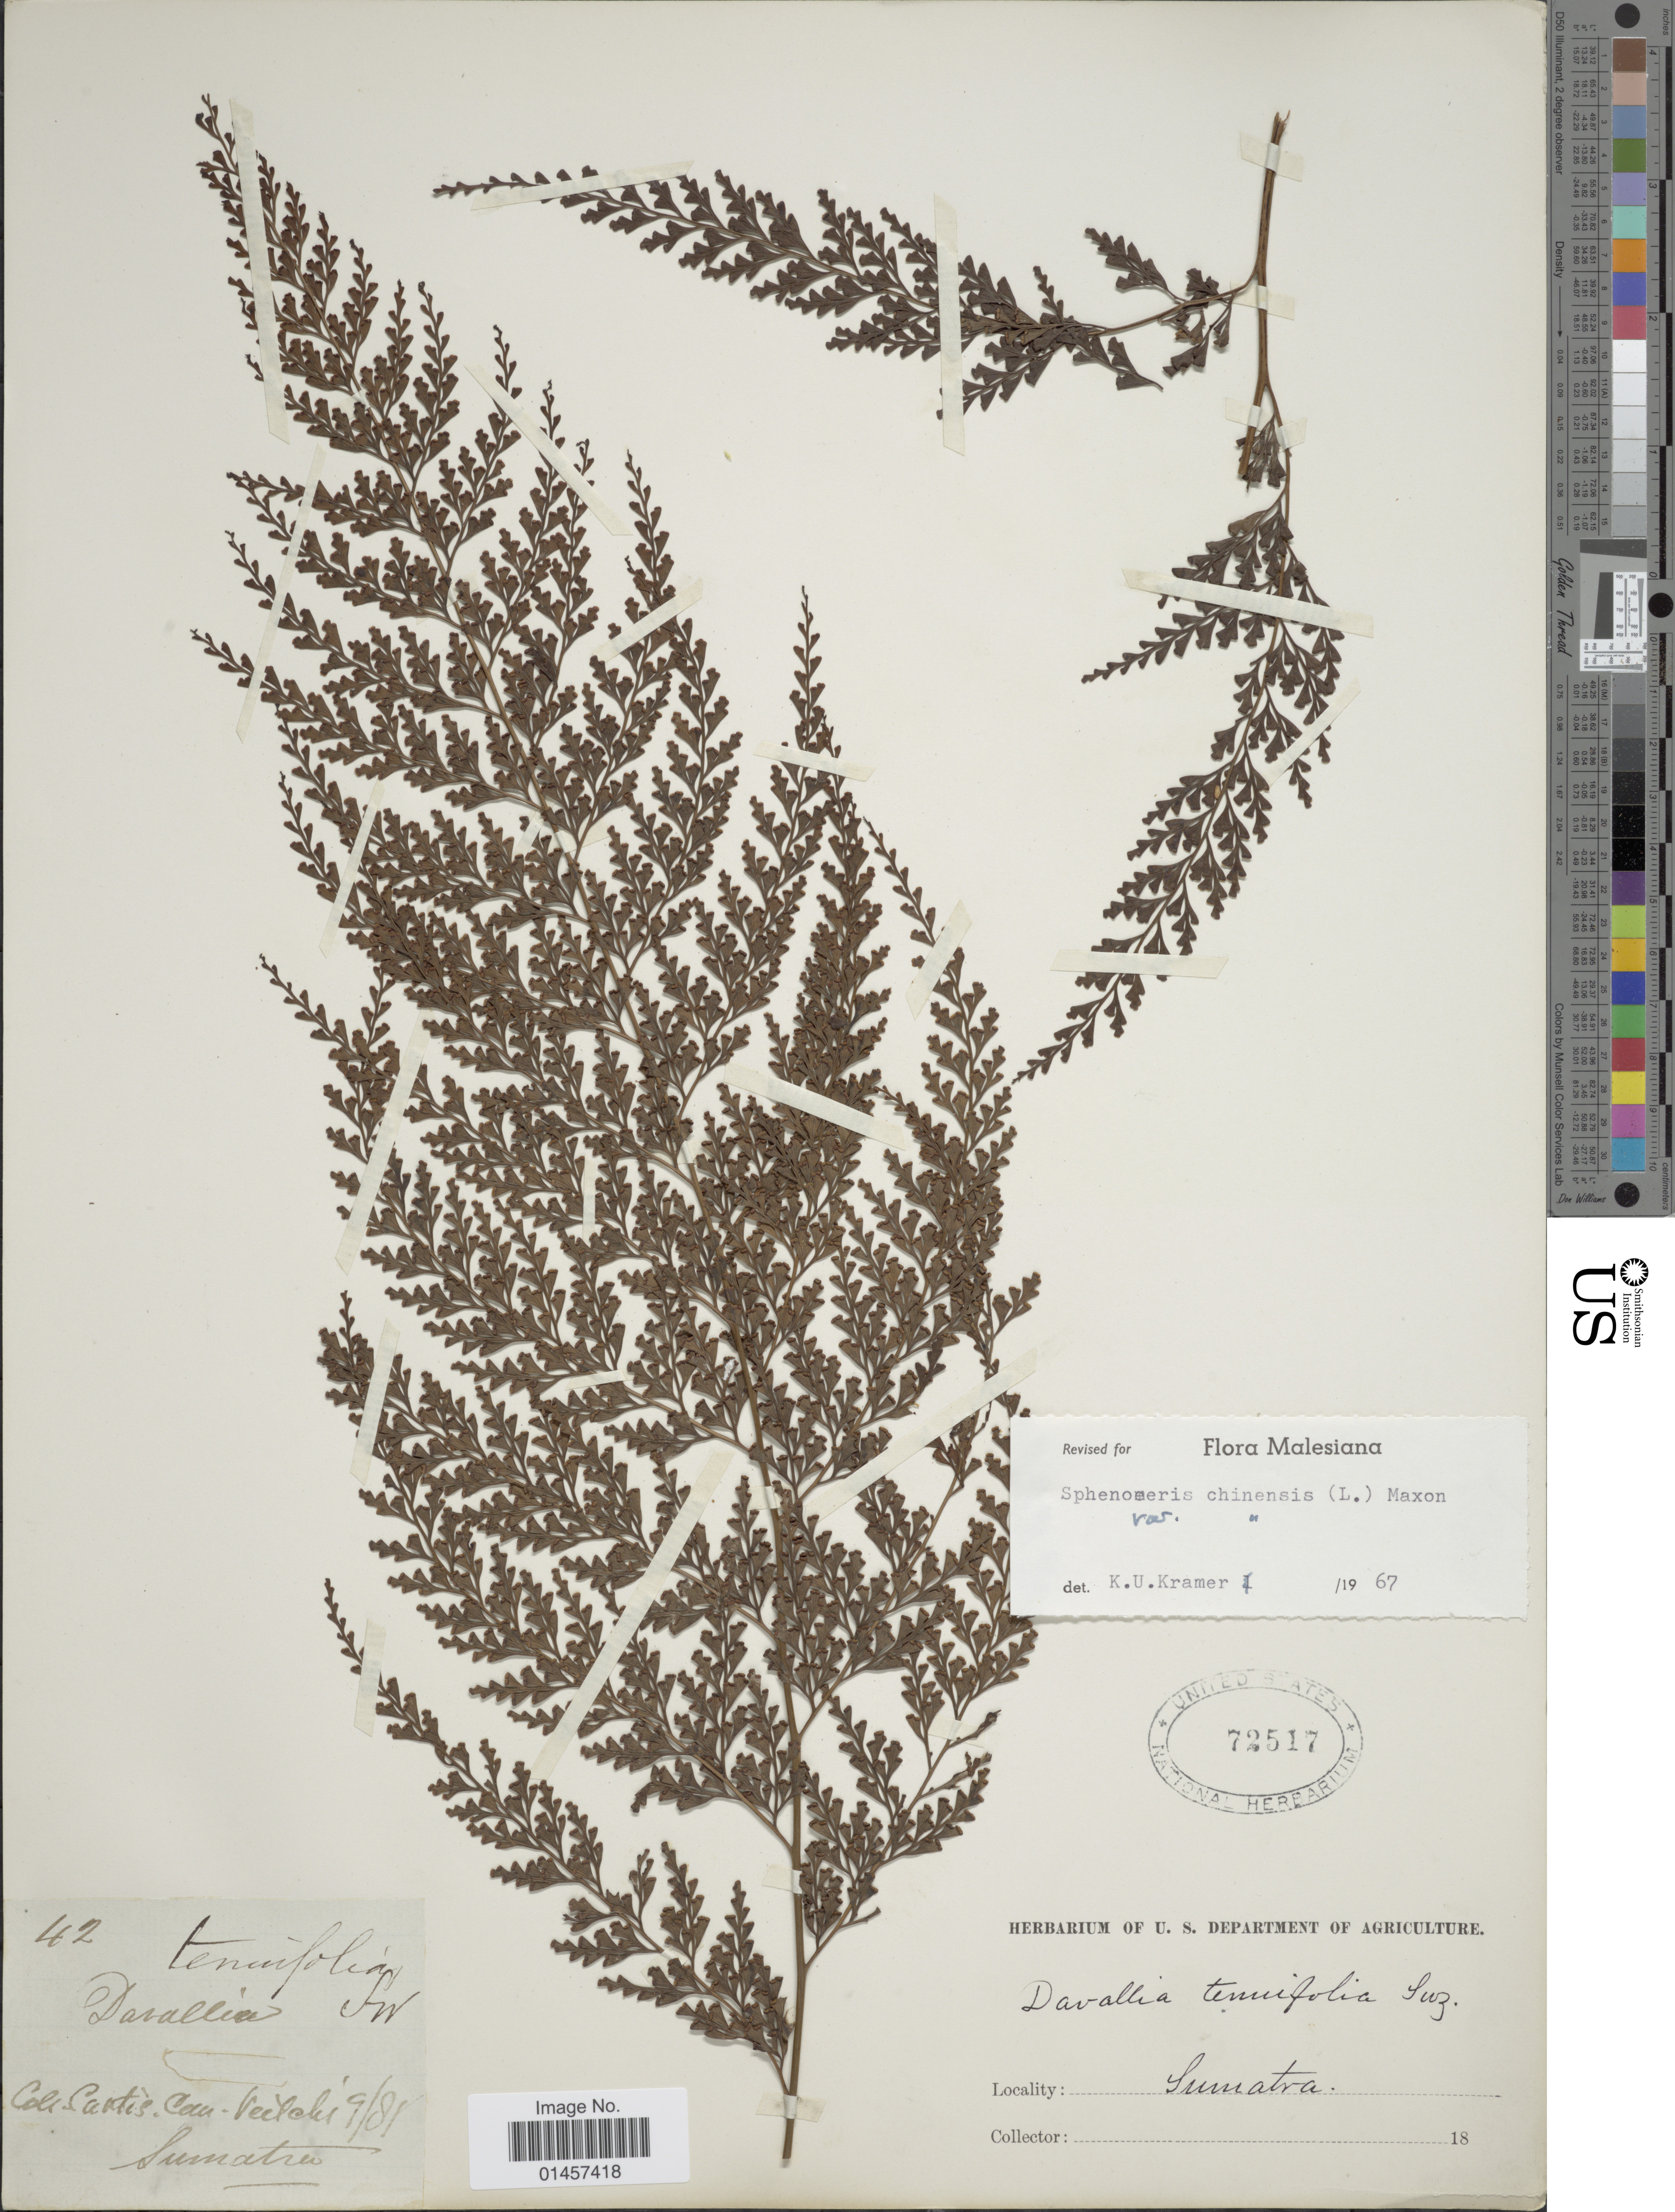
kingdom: Plantae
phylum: Tracheophyta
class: Polypodiopsida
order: Polypodiales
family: Lindsaeaceae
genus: Sphenomeris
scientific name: Sphenomeris chinensis var. chinensis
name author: (L.) Maxon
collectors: S. Cau-Veilchi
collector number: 42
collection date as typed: Transcribed d/m/y: /9/81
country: Indonesia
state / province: Sumatra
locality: Sumatra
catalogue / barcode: US 72517